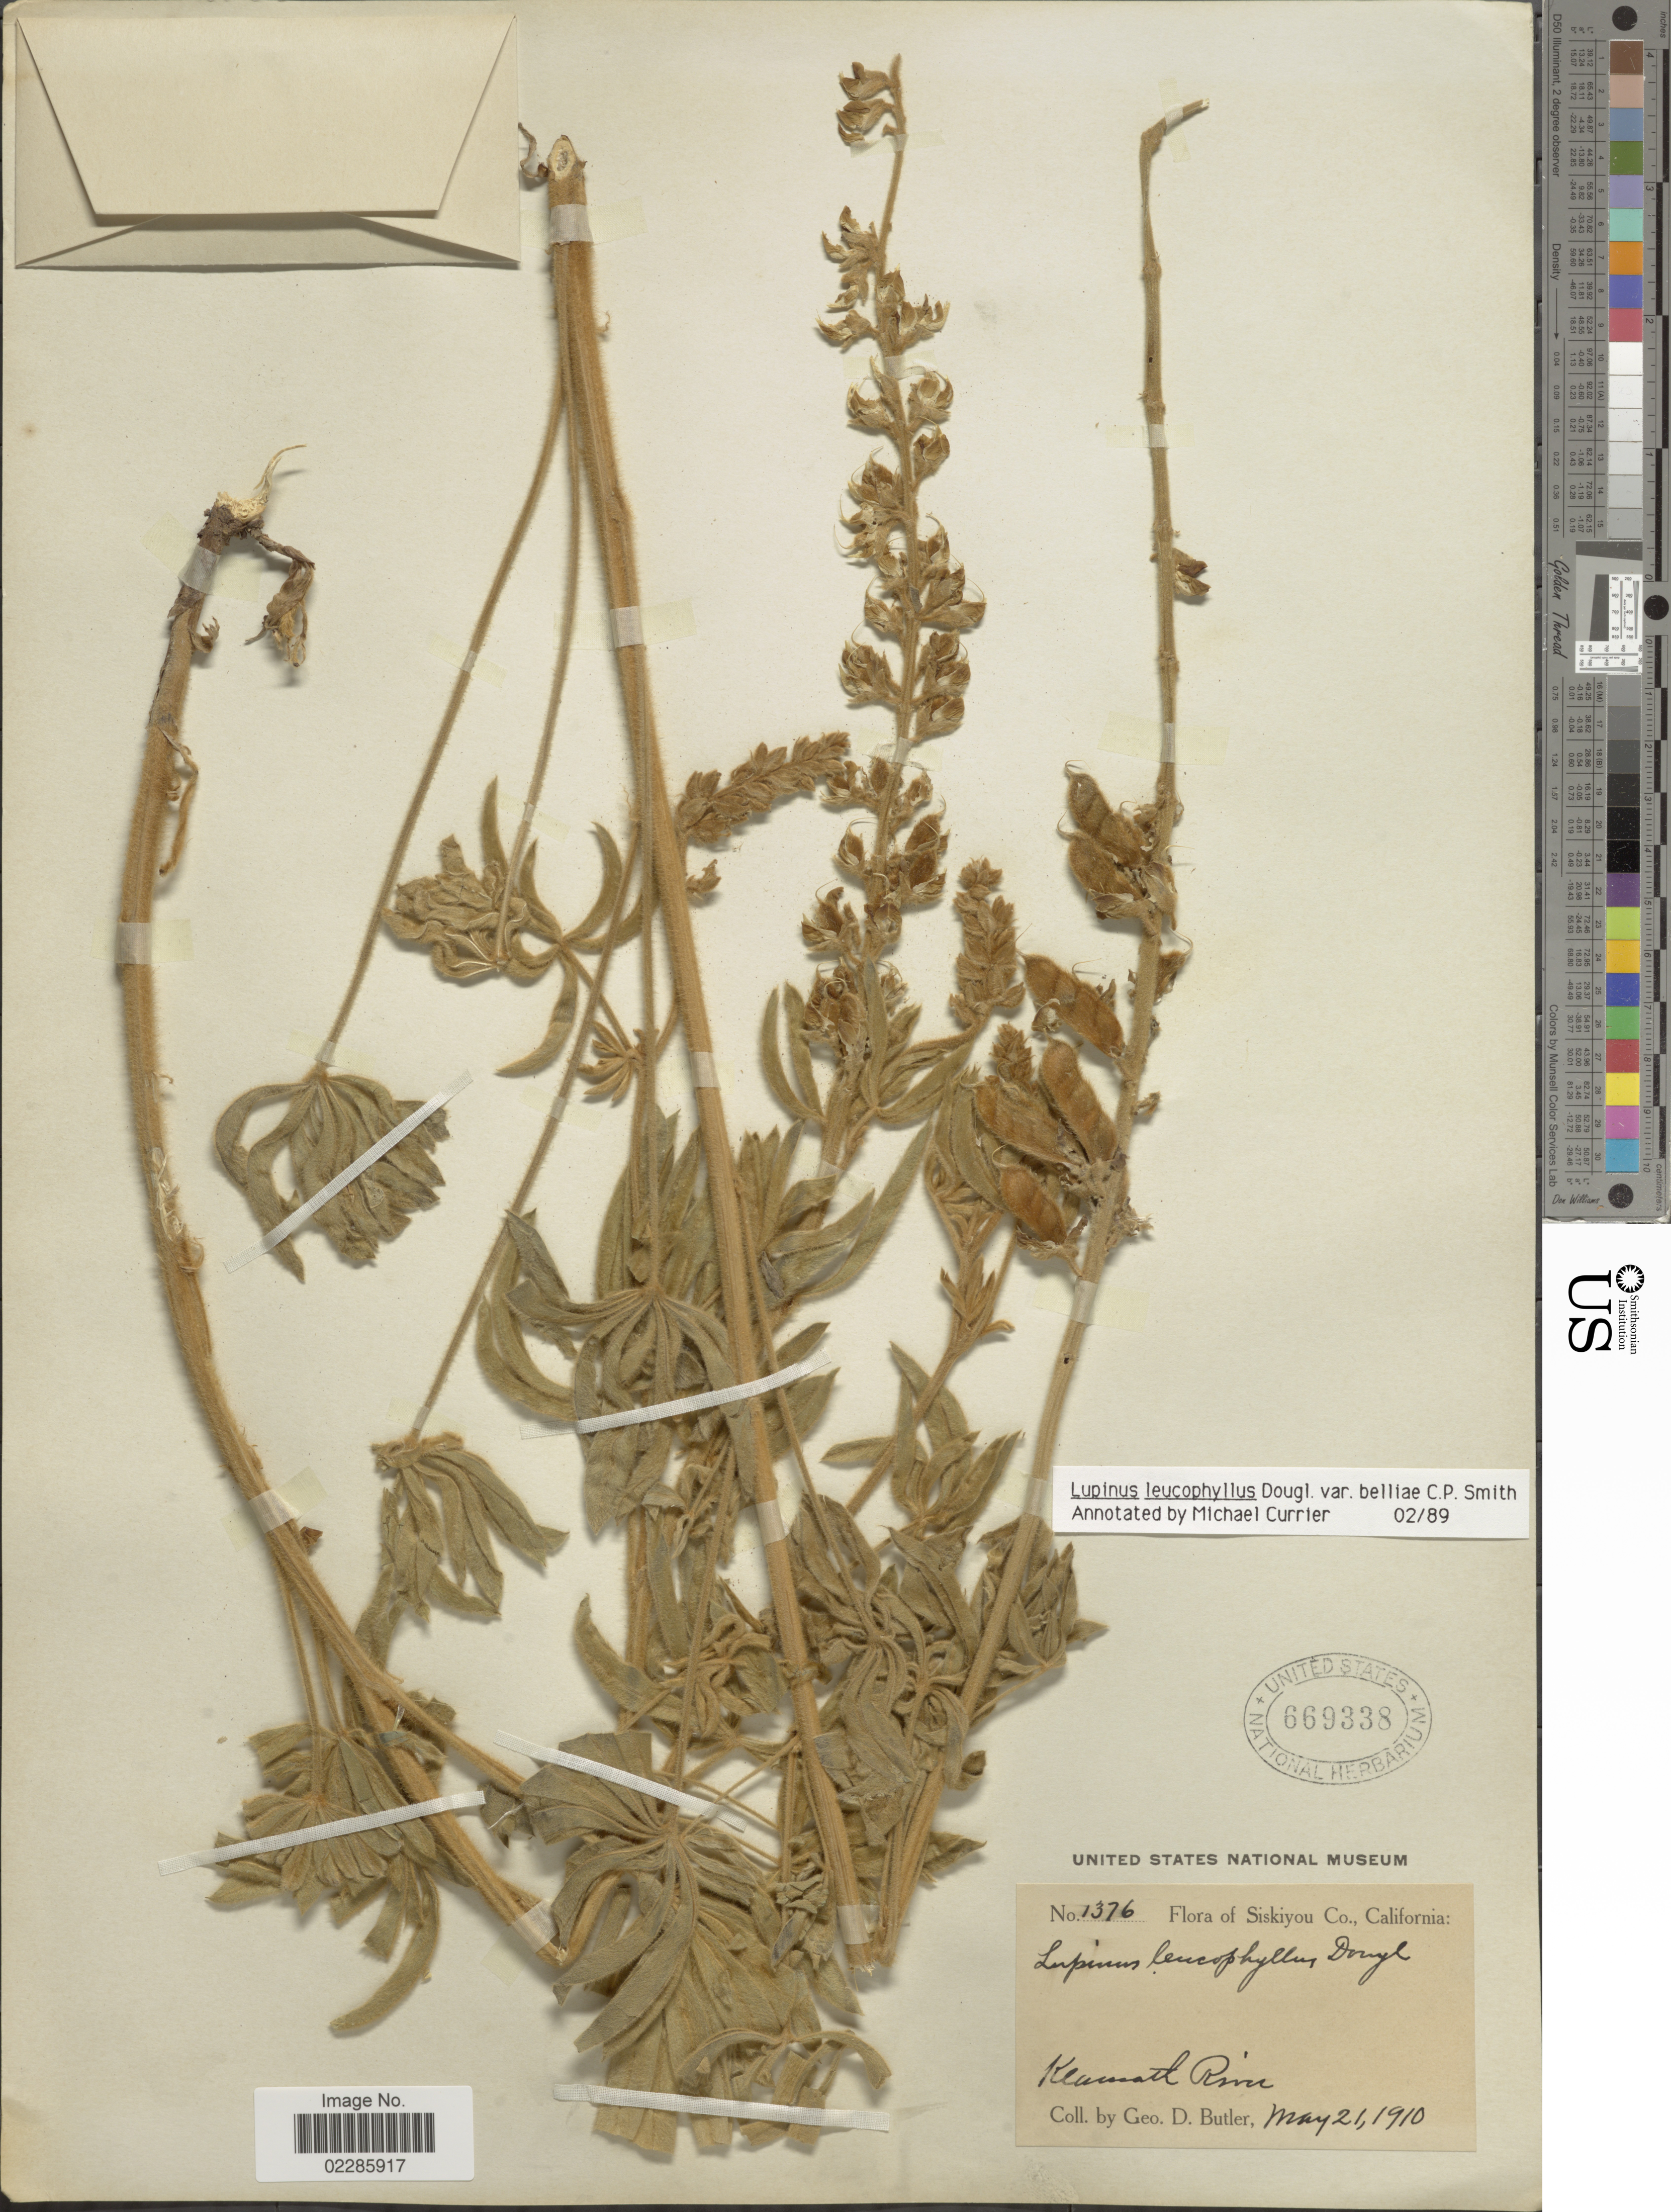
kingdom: Plantae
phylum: Tracheophyta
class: Magnoliopsida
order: Fabales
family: Fabaceae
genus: Lupinus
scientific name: Lupinus leucophyllus var. belliae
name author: C.P. Sm.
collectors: G. D. Butler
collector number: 1376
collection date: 1910-05-21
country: United States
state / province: California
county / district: Siskiyou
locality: Siskiyou Co, Klamath River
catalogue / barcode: US 669338